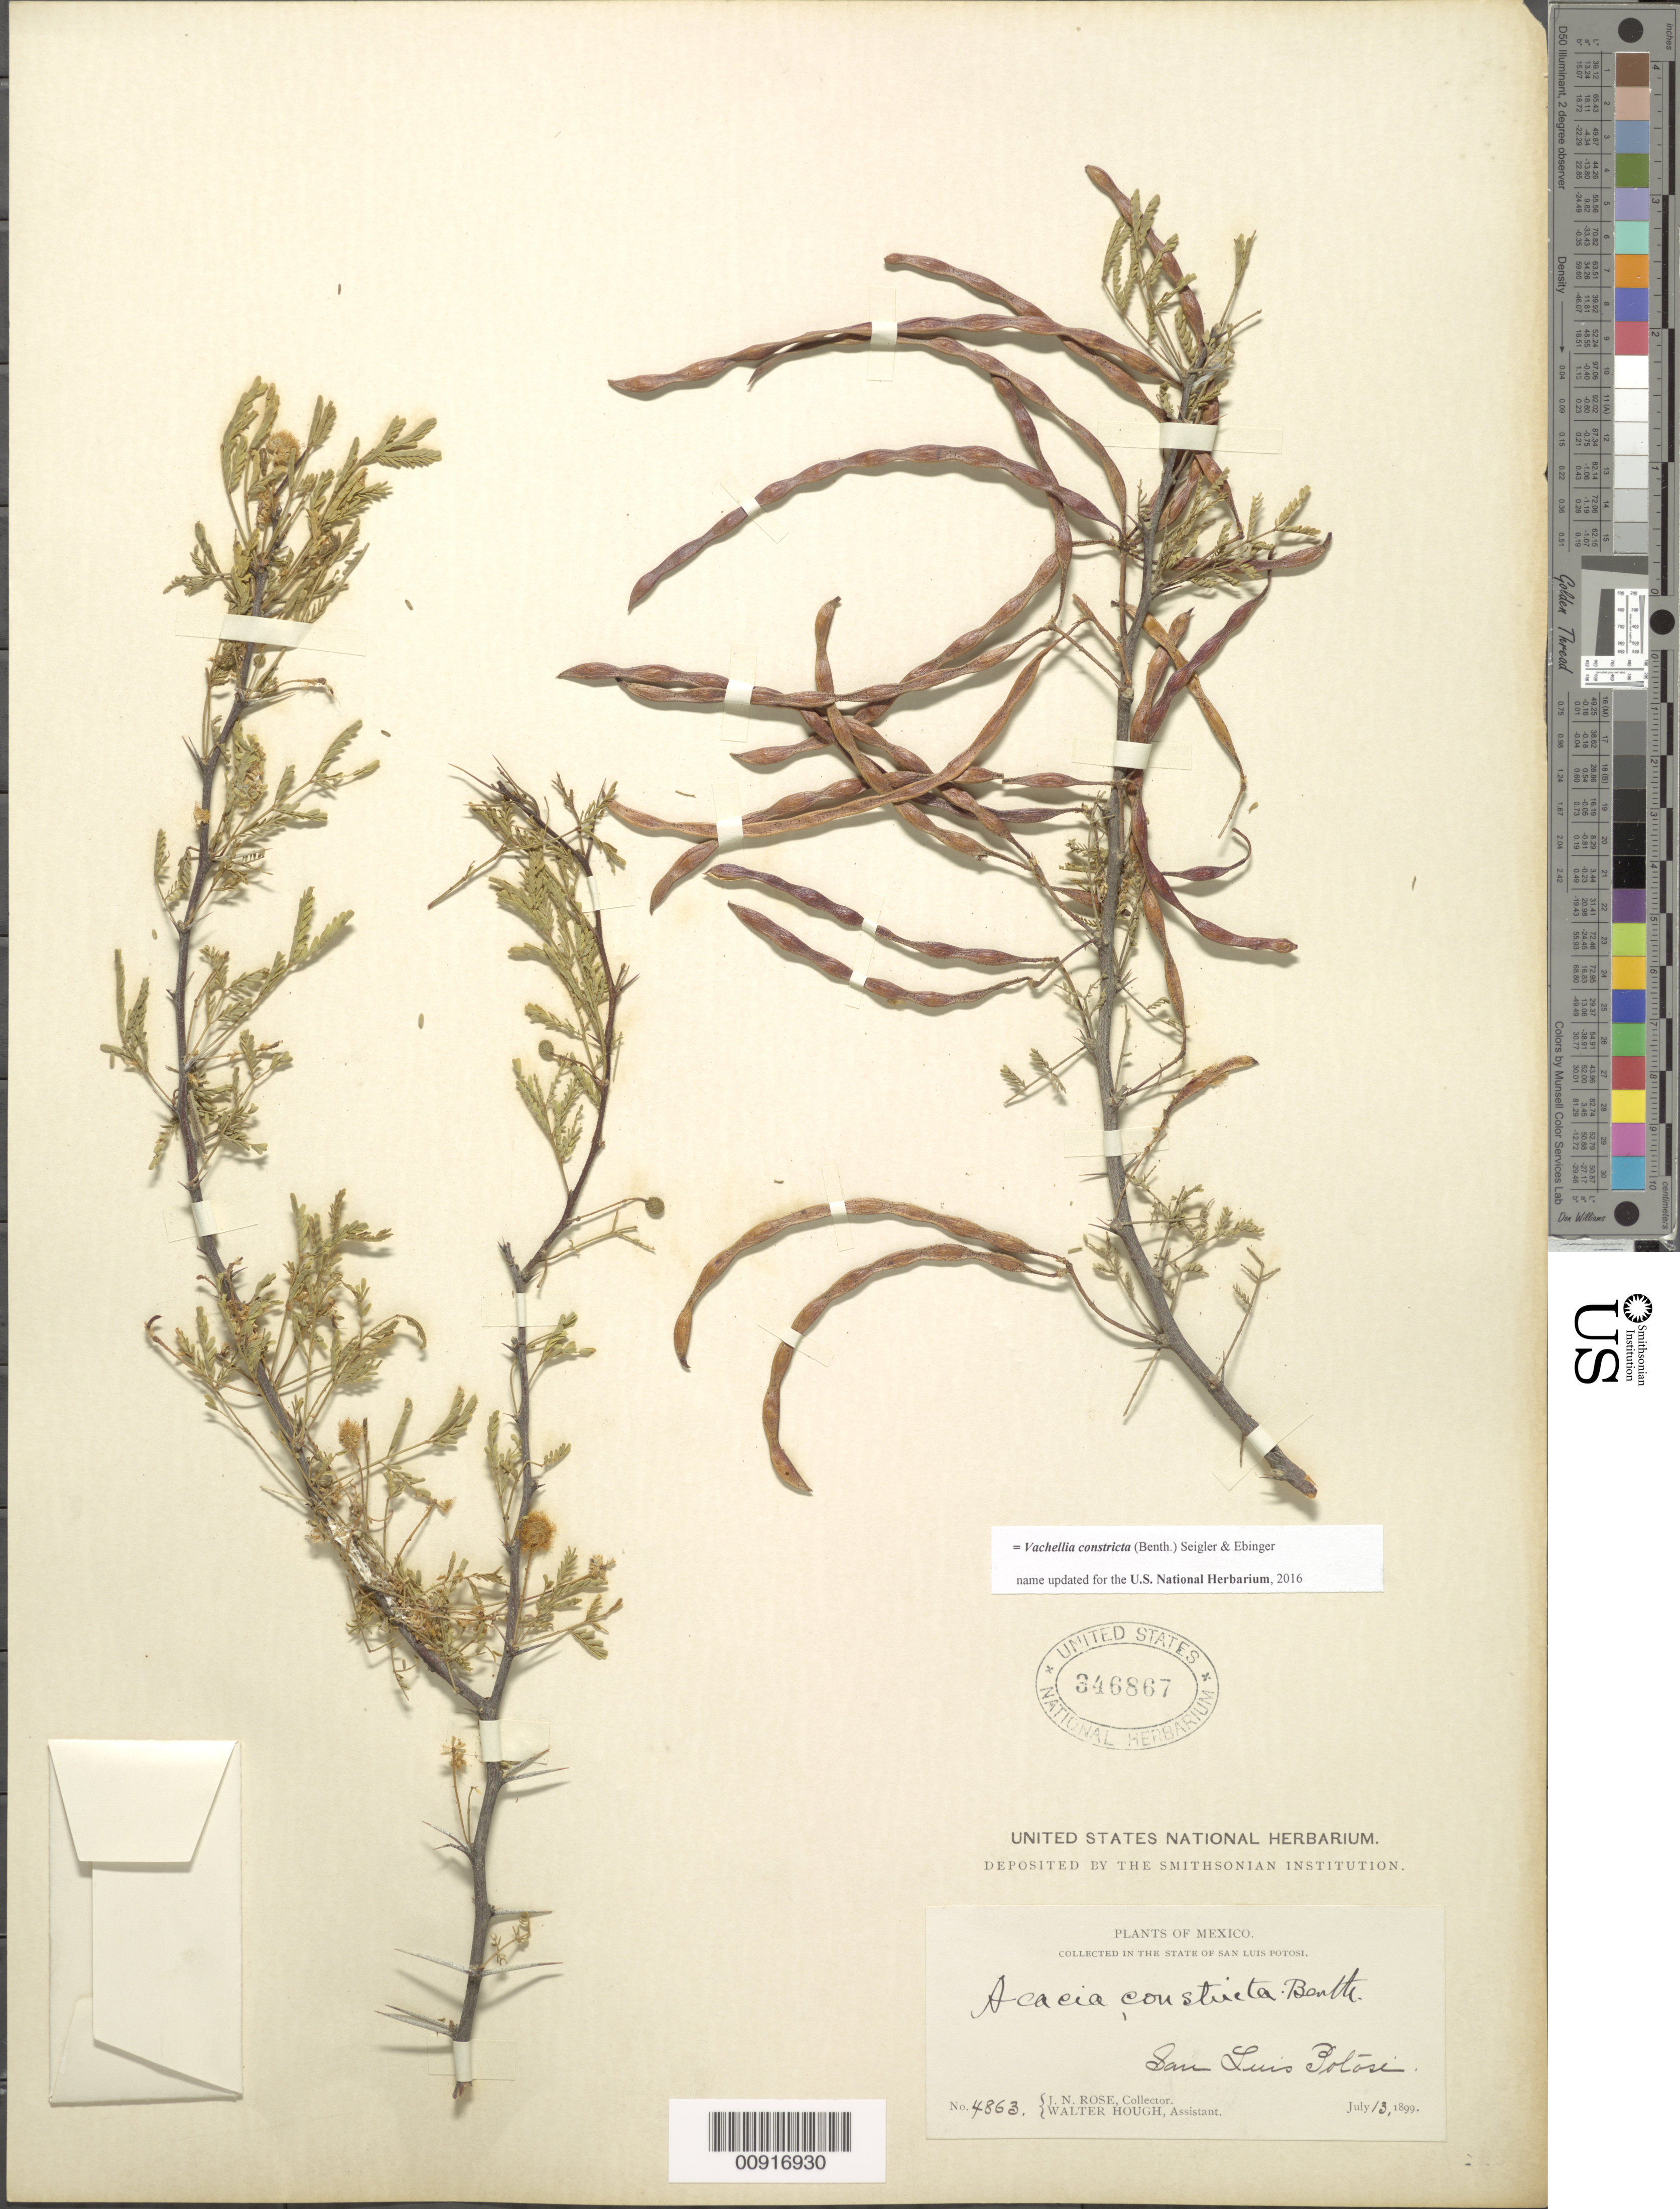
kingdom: Plantae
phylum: Tracheophyta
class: Magnoliopsida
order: Fabales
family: Fabaceae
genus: Vachellia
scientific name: Vachellia constricta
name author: (Benth.) Seigler & Ebinger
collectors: J. N. Rose & W. Hough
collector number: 4863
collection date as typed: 13 Jul 1899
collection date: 1899-07-13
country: Mexico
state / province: San Luis Potosí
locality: San Luis Potosí, State of San Luis Potosí.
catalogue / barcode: US 346867